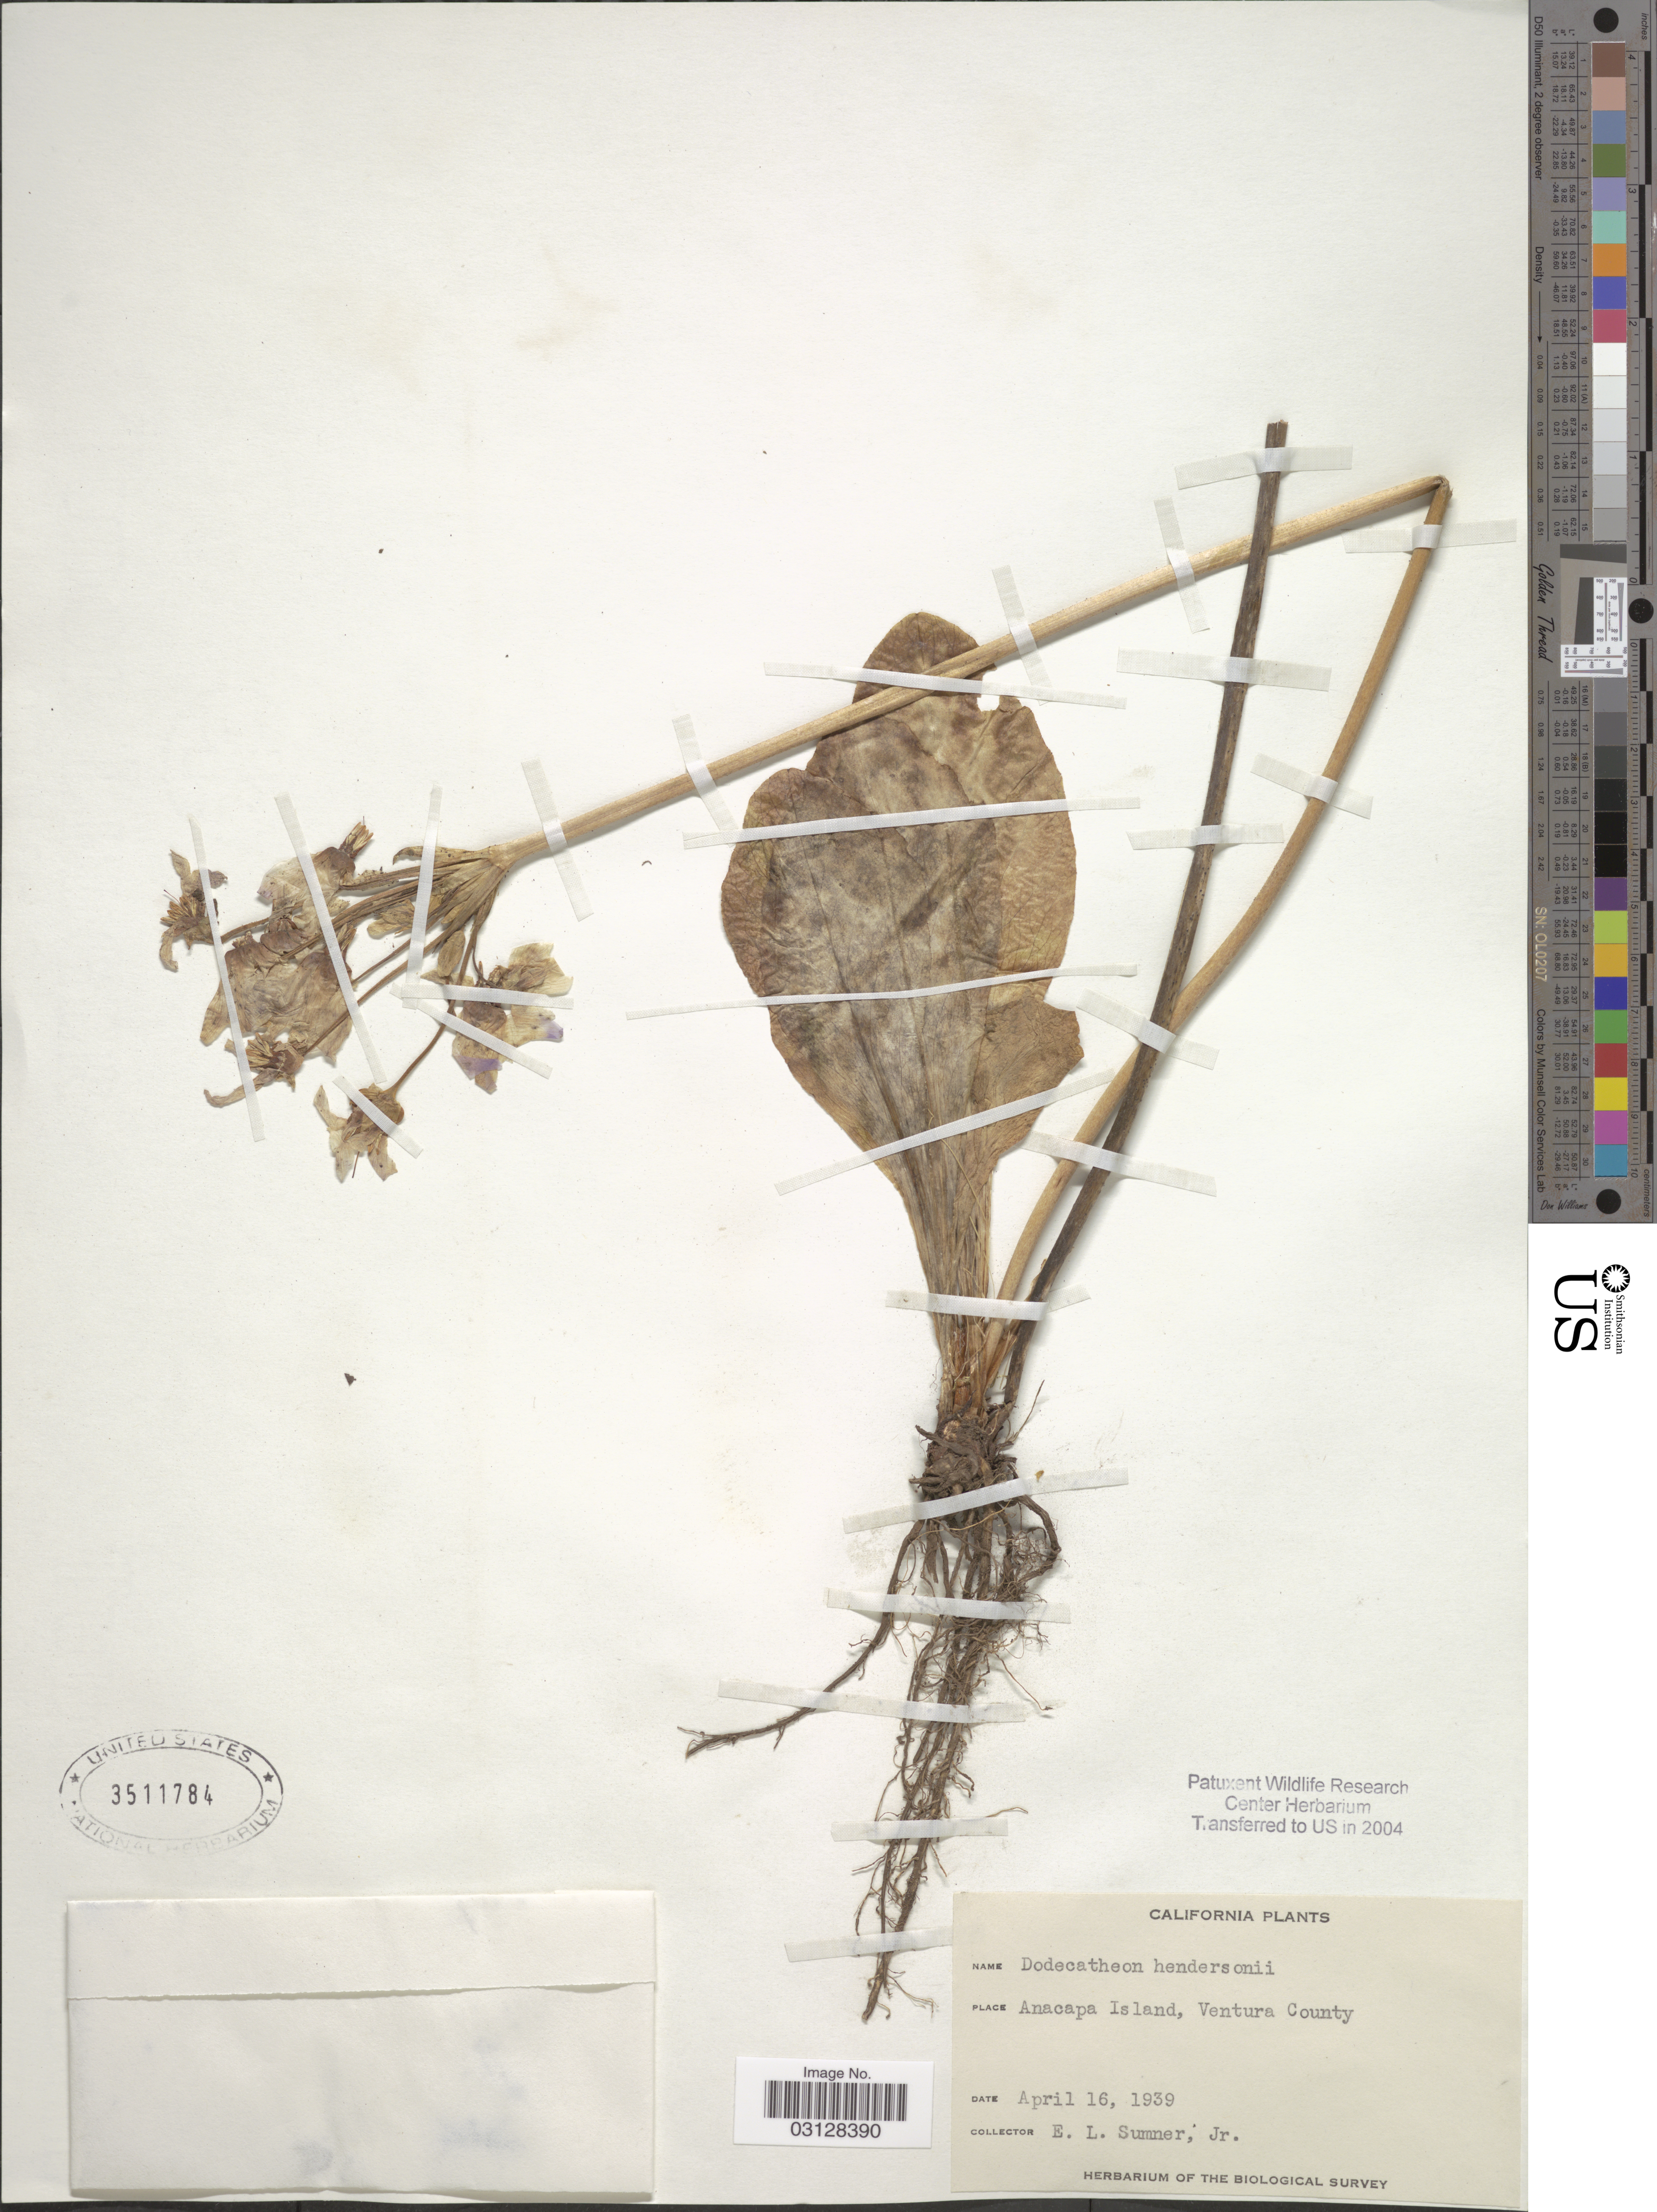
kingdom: Plantae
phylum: Tracheophyta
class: Magnoliopsida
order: Ericales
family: Primulaceae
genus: Dodecatheon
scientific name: Dodecatheon hansenii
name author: (Greene) H.J. Thomps.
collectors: E. Sumner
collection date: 1939-04-16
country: United States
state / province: California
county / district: Ventura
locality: Anacapa Island, Ventura County.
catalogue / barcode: US 3511784